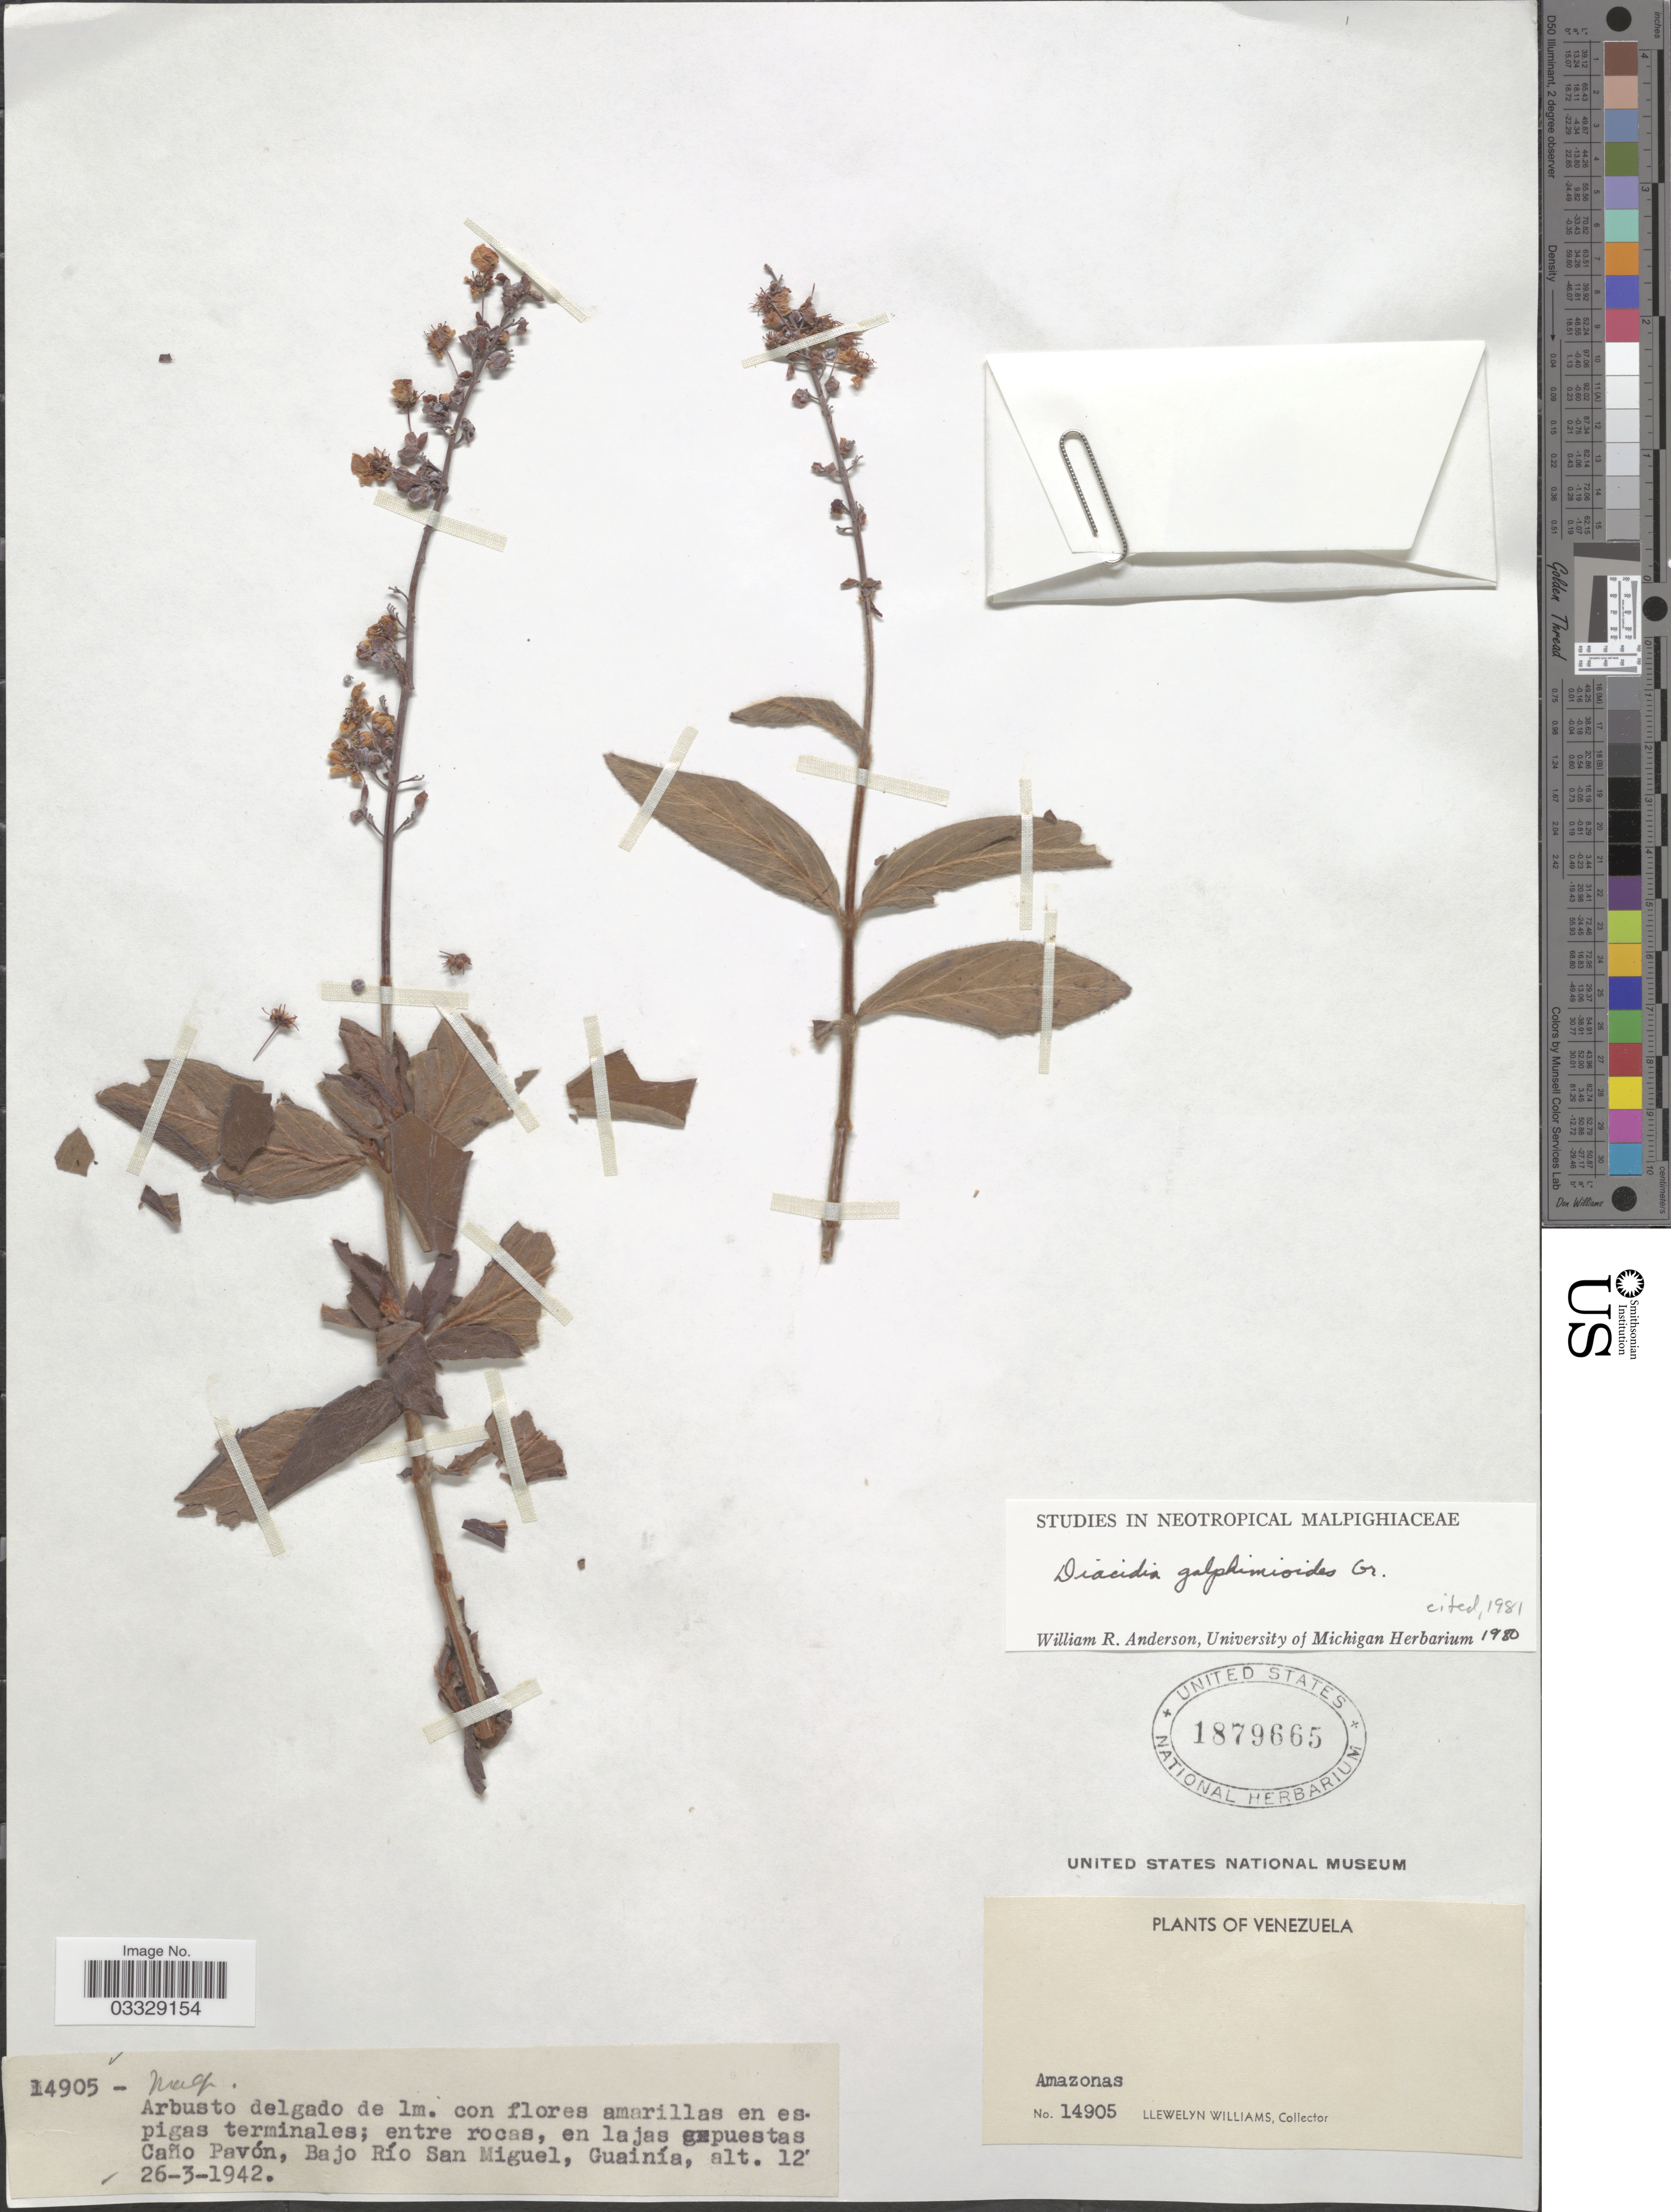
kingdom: Plantae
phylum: Tracheophyta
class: Magnoliopsida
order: Malpighiales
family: Malpighiaceae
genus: Diacidia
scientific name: Diacidia galphimioides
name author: Griseb.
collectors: Ll. Williams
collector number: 14905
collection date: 1942-03-26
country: Venezuela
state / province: Amazonas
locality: En lajas puestas Caño Pavón, Bajo Río San Miguel, Guainía.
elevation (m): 4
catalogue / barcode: US 1879665